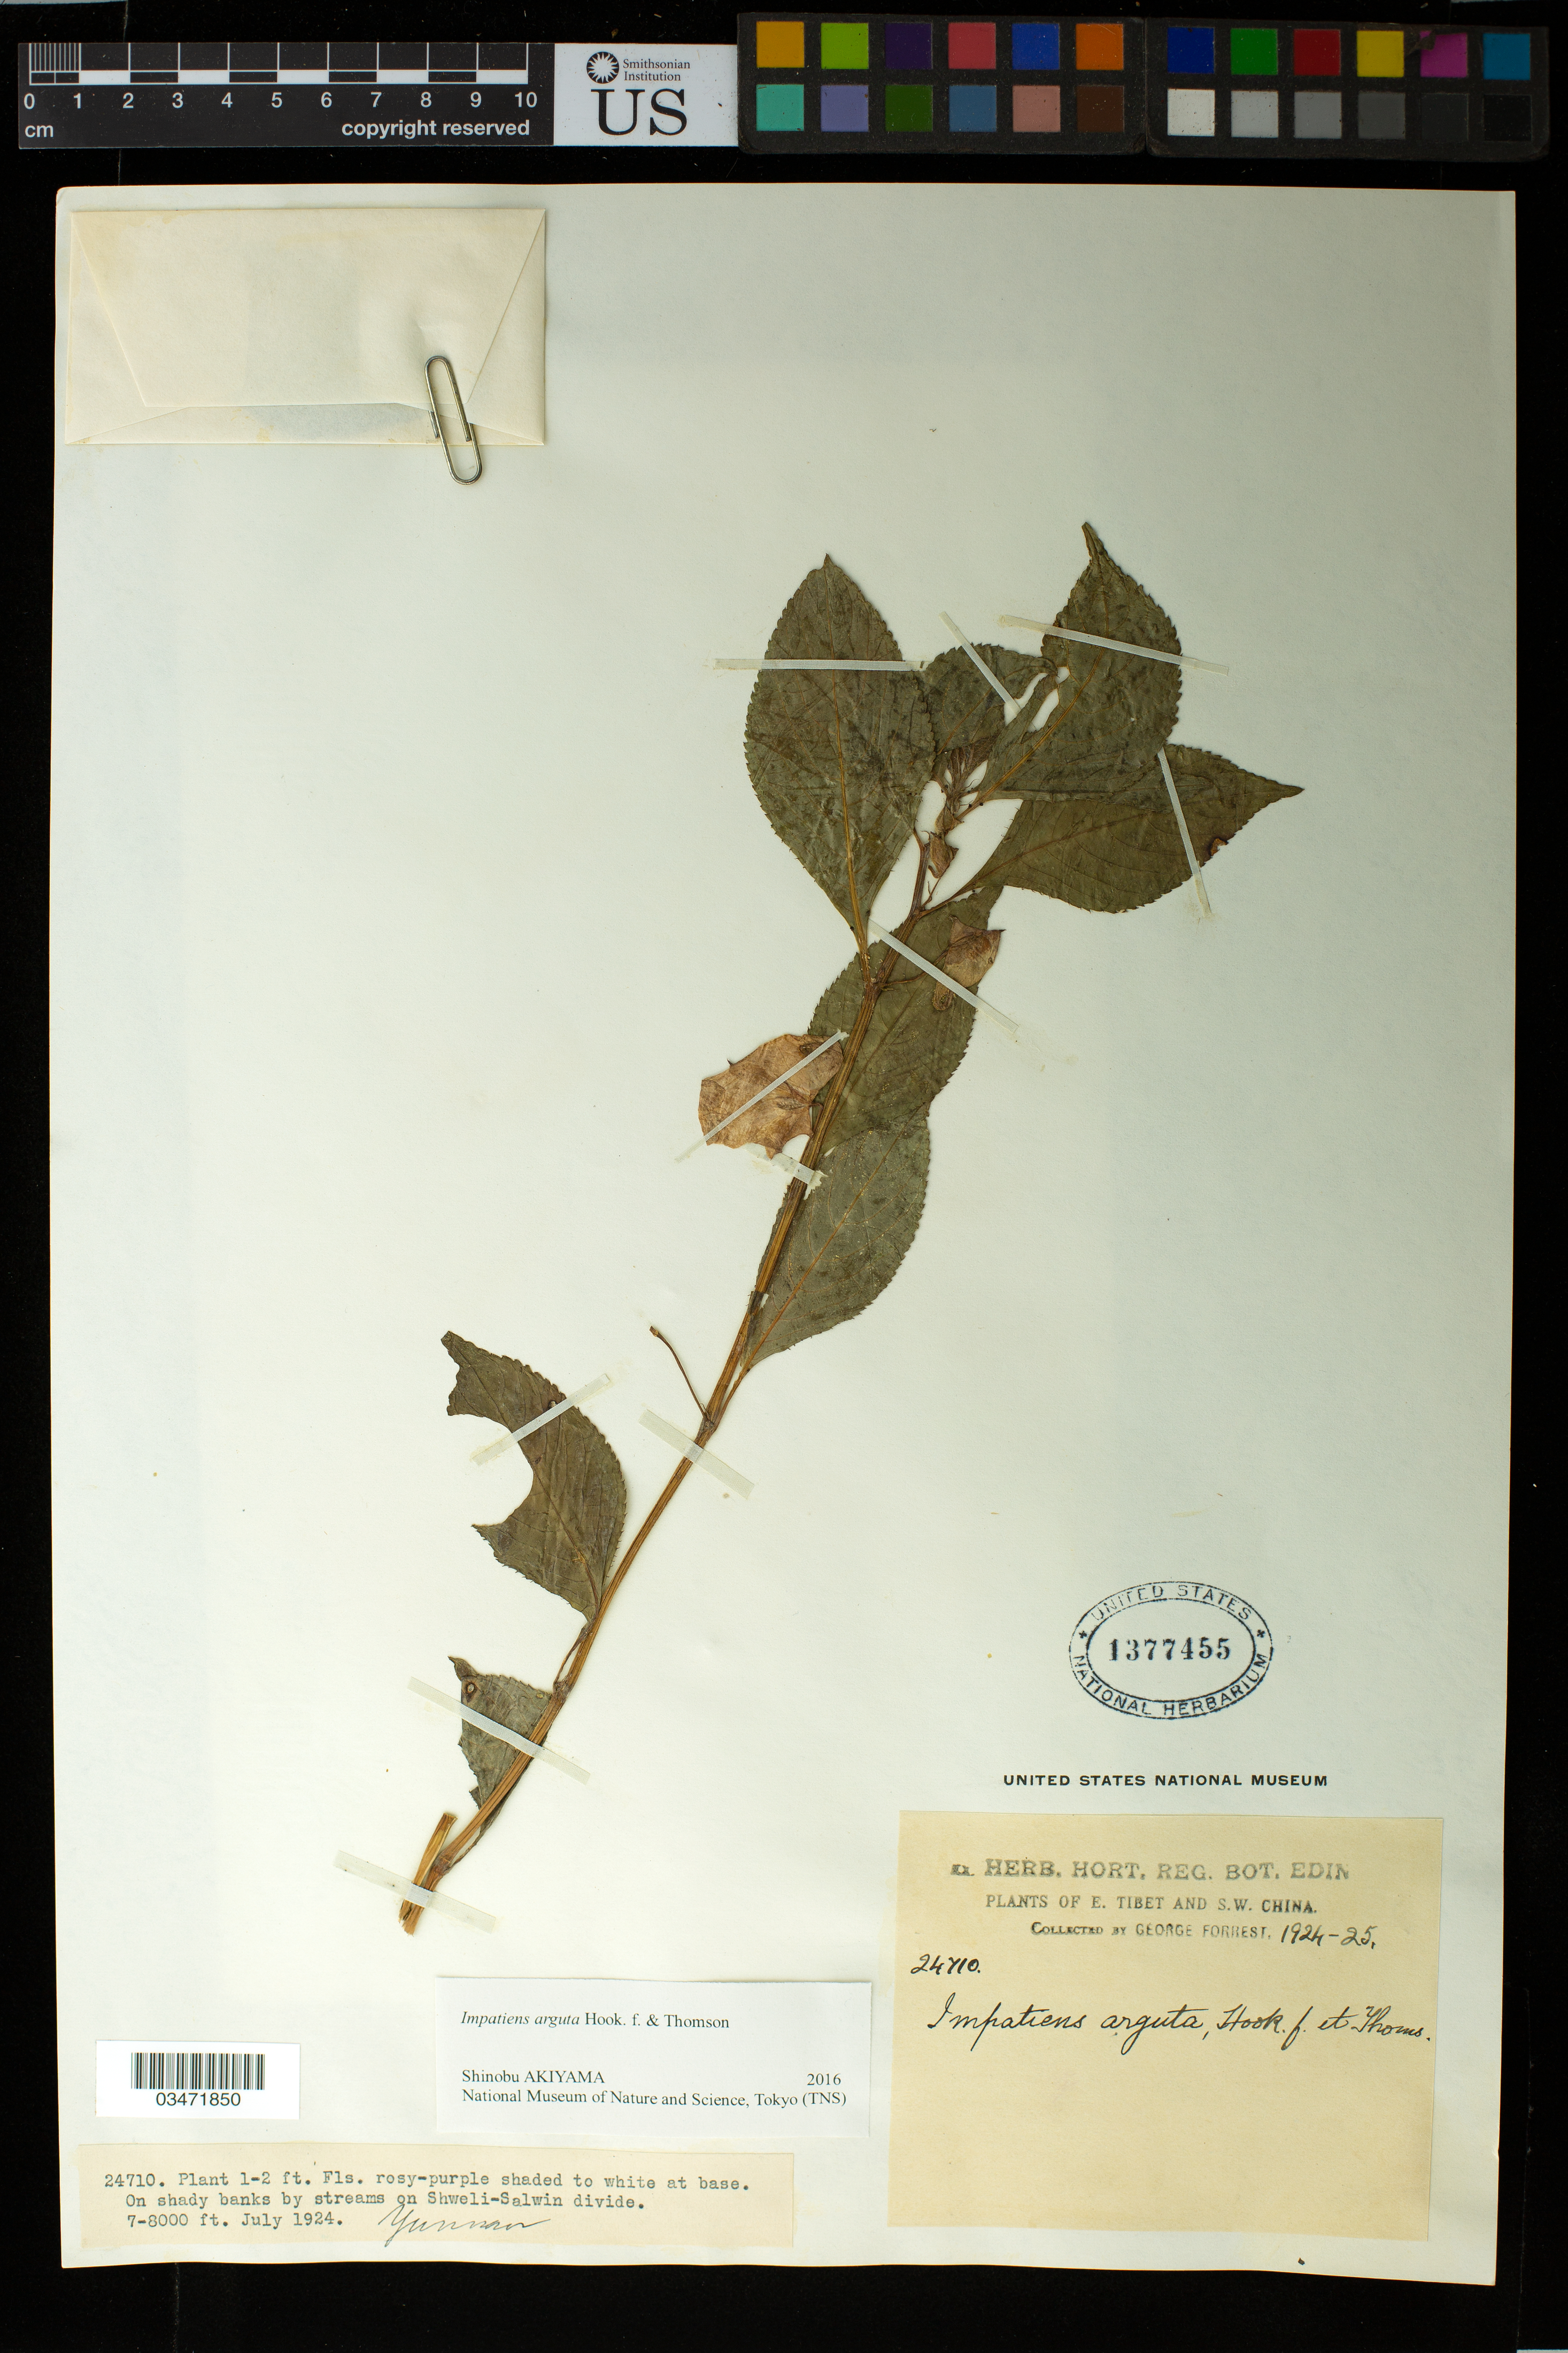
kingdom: Plantae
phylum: Tracheophyta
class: Magnoliopsida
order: Ericales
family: Balsaminaceae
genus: Impatiens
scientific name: Impatiens arguta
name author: Hook. f. & Thomson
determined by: Akiyama, Shinobu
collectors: G. Forrest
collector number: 24710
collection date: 1924-07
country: China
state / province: Yunnan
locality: Shweli-Salwin divide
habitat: On shady banks by streams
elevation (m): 2134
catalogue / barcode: US 1377455